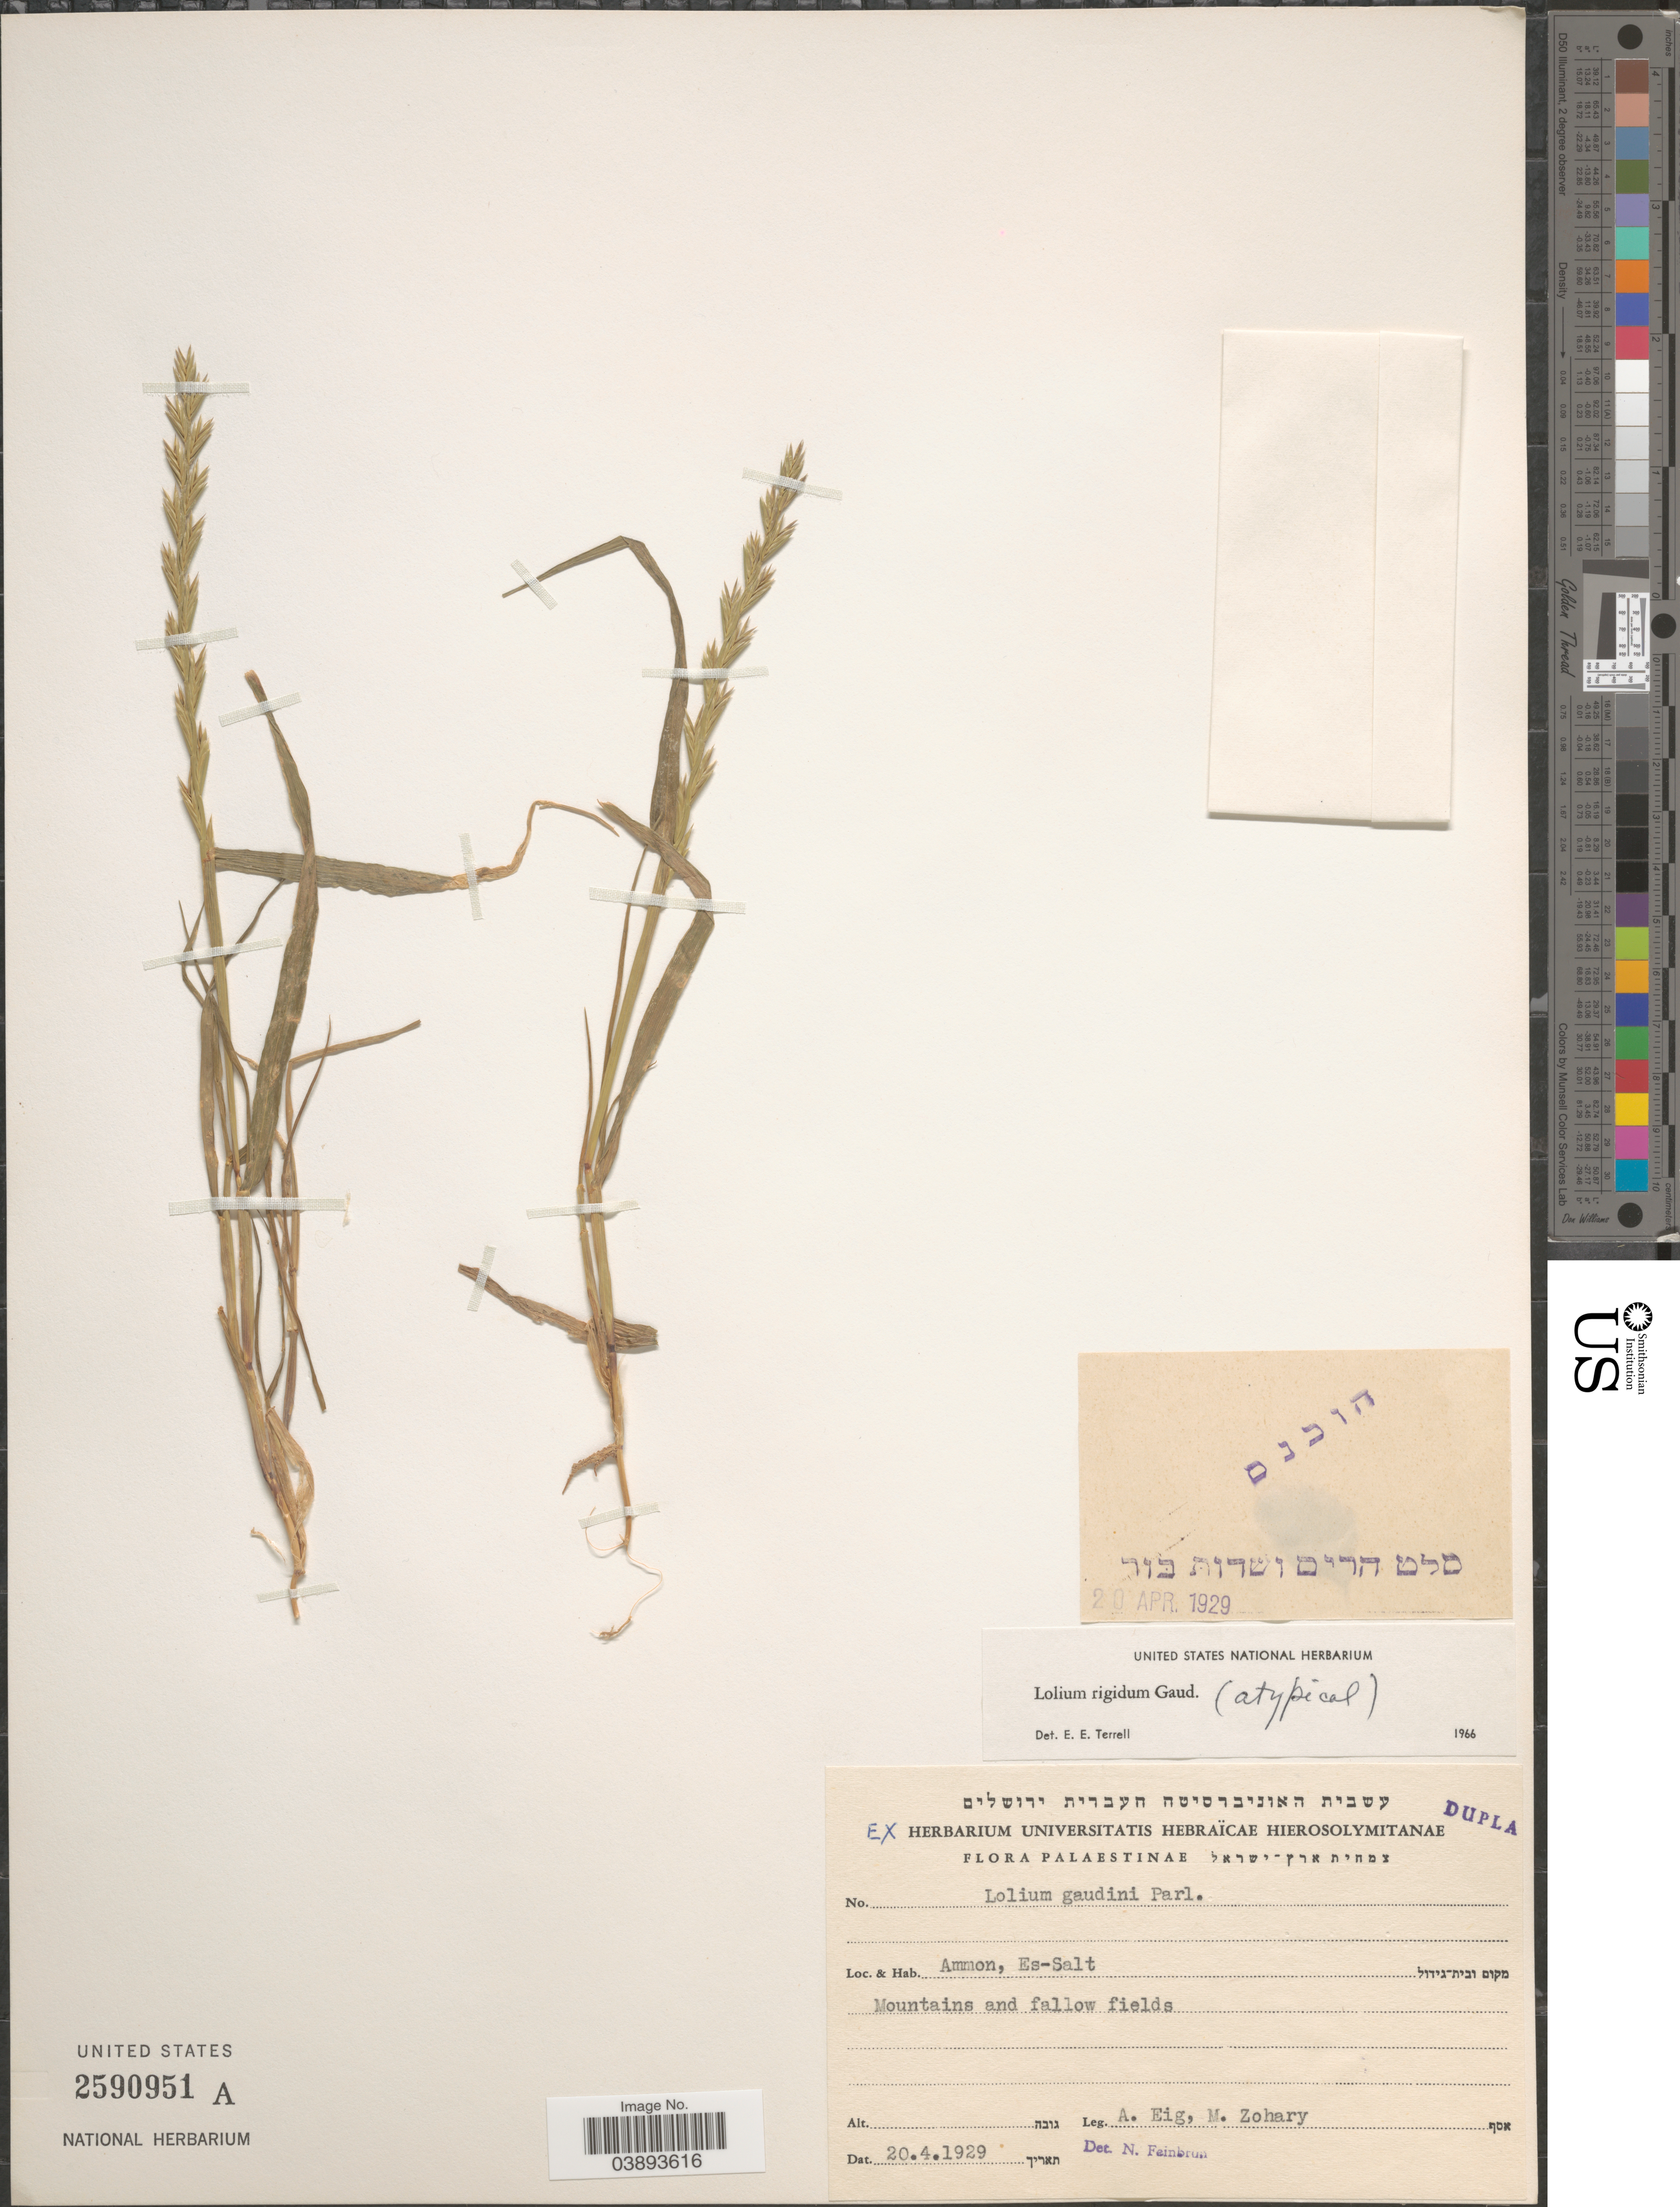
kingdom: Plantae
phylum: Tracheophyta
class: Liliopsida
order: Poales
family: Poaceae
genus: Lolium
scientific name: Lolium rigidum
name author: Gaudin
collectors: A. Eig & M. Zohary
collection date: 1929-04-20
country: Israel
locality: Palaestinae. Ammon, Es-Salt. Mountains and fallow fields.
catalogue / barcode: US 2590951A